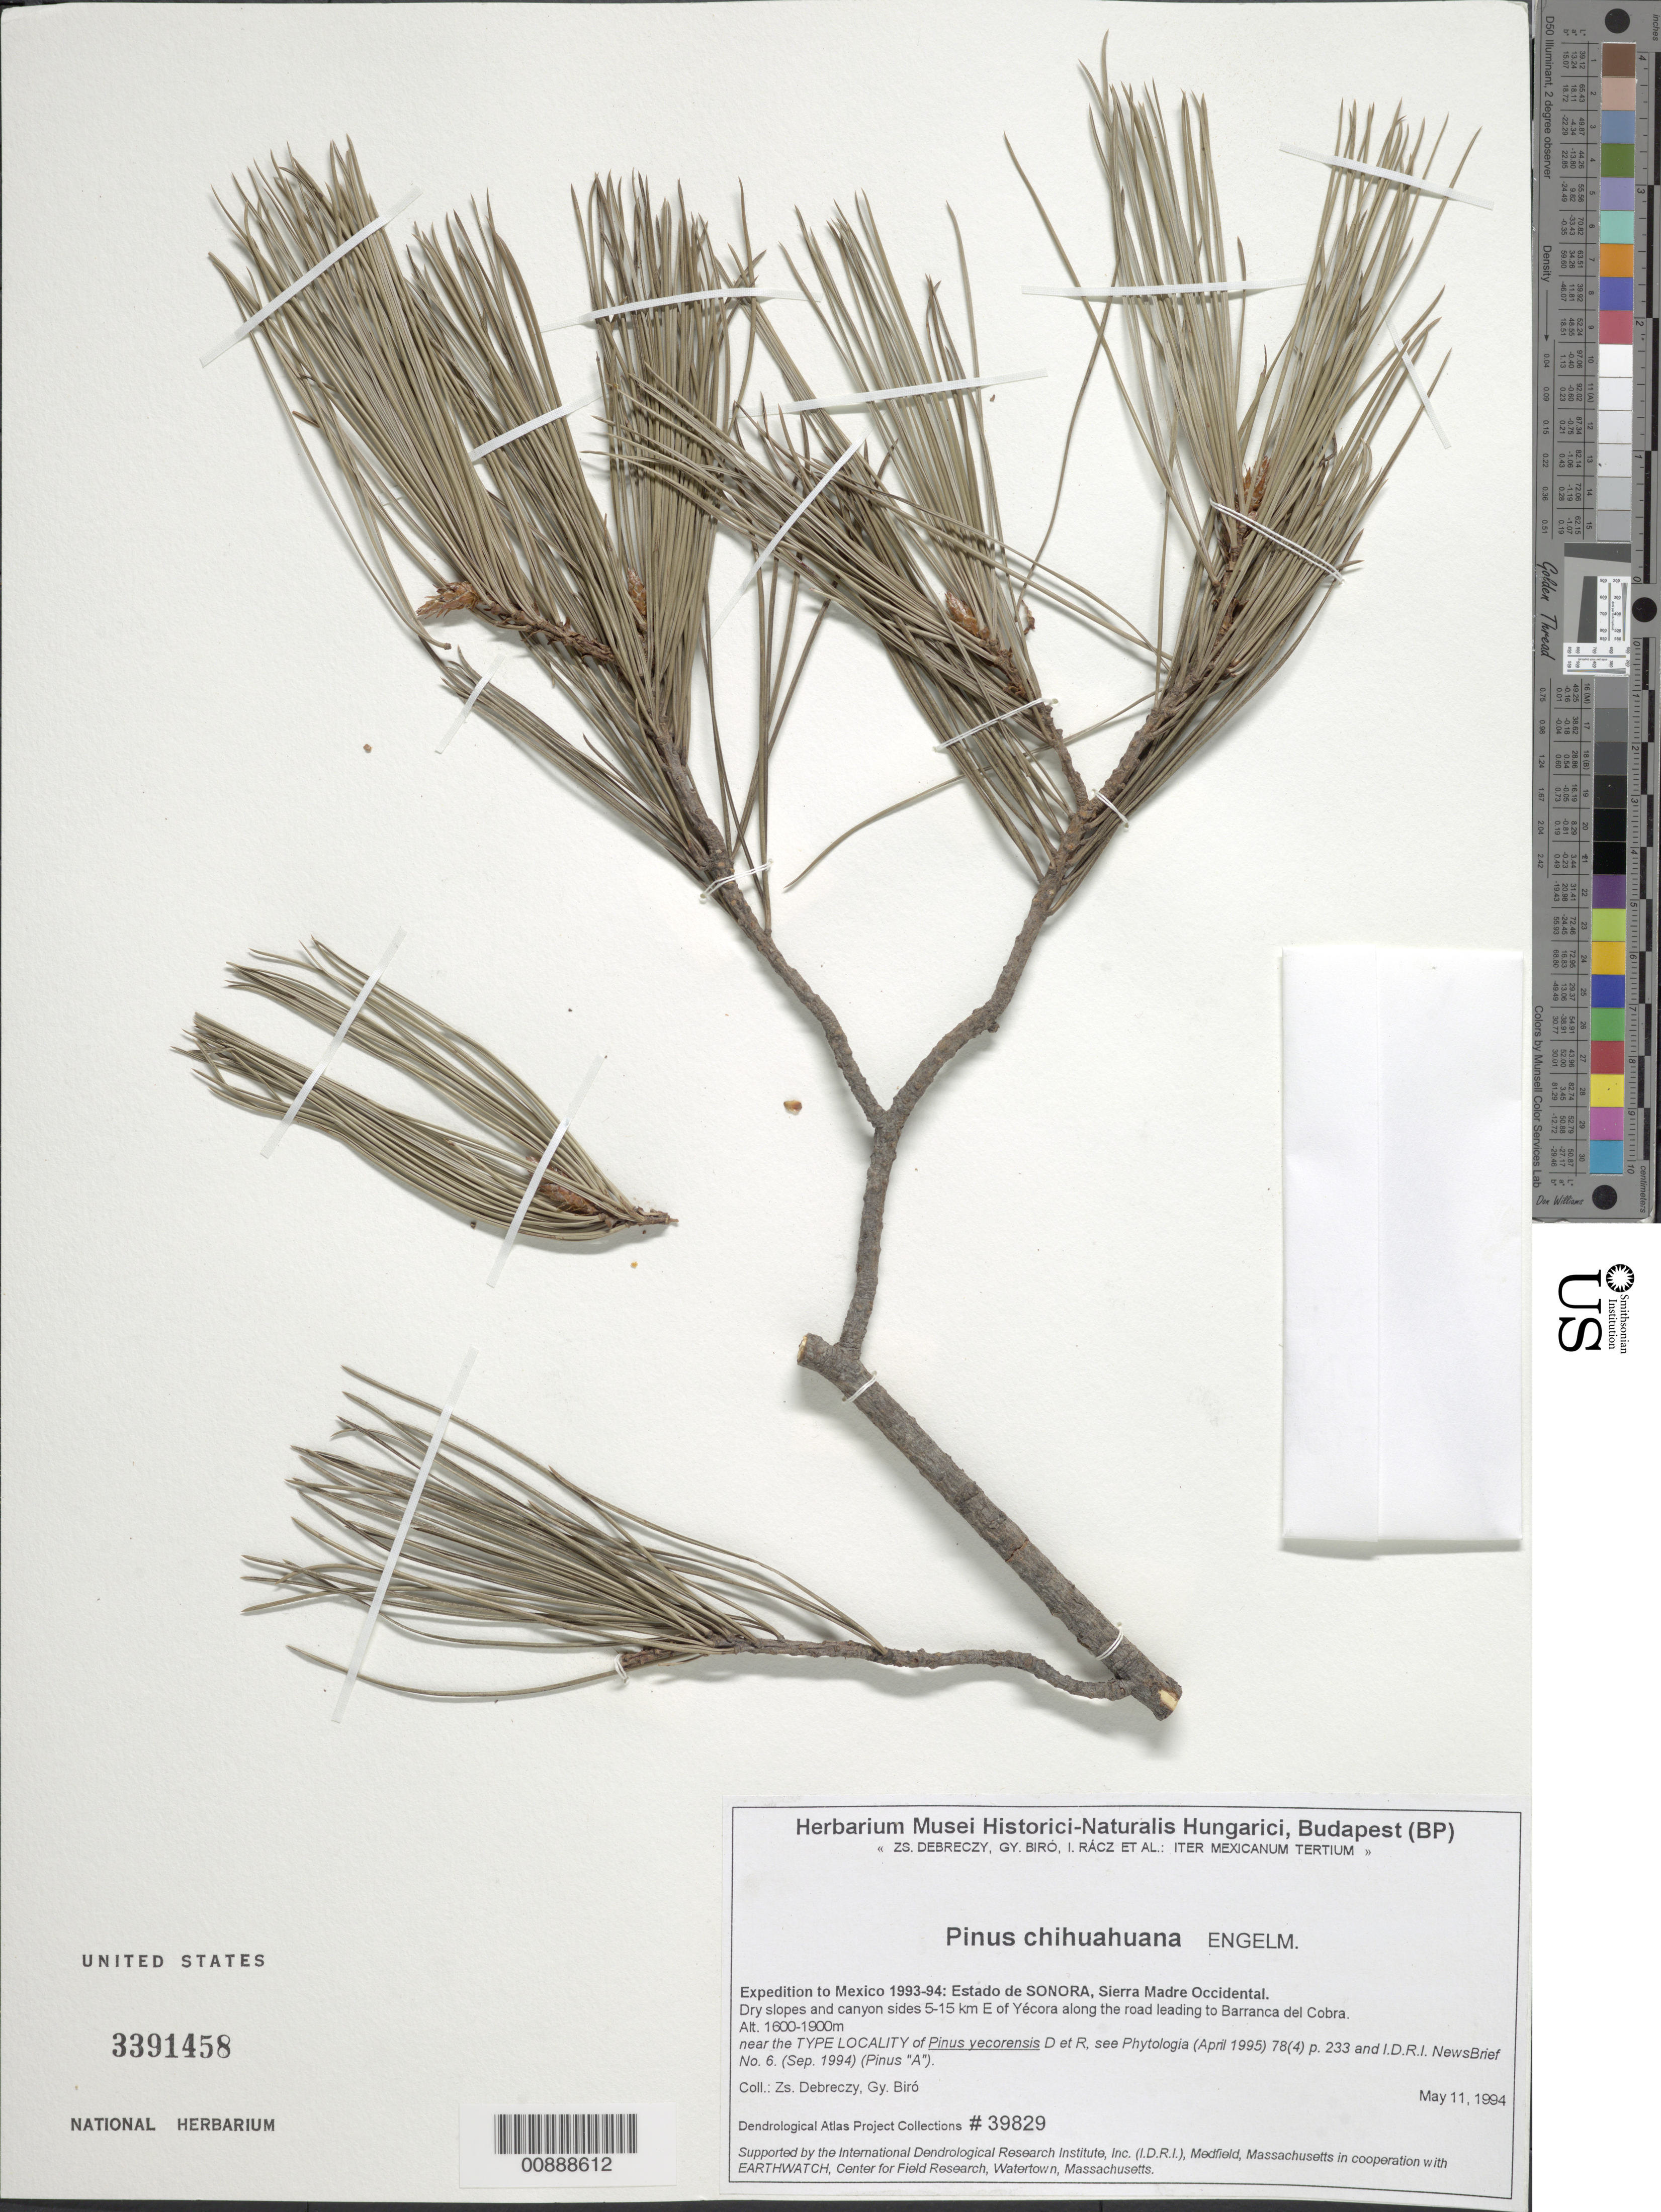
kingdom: Plantae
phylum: Tracheophyta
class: Pinopsida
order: Pinales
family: Pinaceae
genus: Pinus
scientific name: Pinus chihuahuana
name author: Engelm.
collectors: Z. Debreczy & G. Biro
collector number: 39829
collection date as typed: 11 May 1994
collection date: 1994-05-11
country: Mexico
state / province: Sonora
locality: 5-15 km E of Yécora along the road leading to Barranca del Cobra (possibly Cobre). Sierra Madre Occidental, Sonora.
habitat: Dry slopes and canyon sides.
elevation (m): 1900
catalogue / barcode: US 3391458